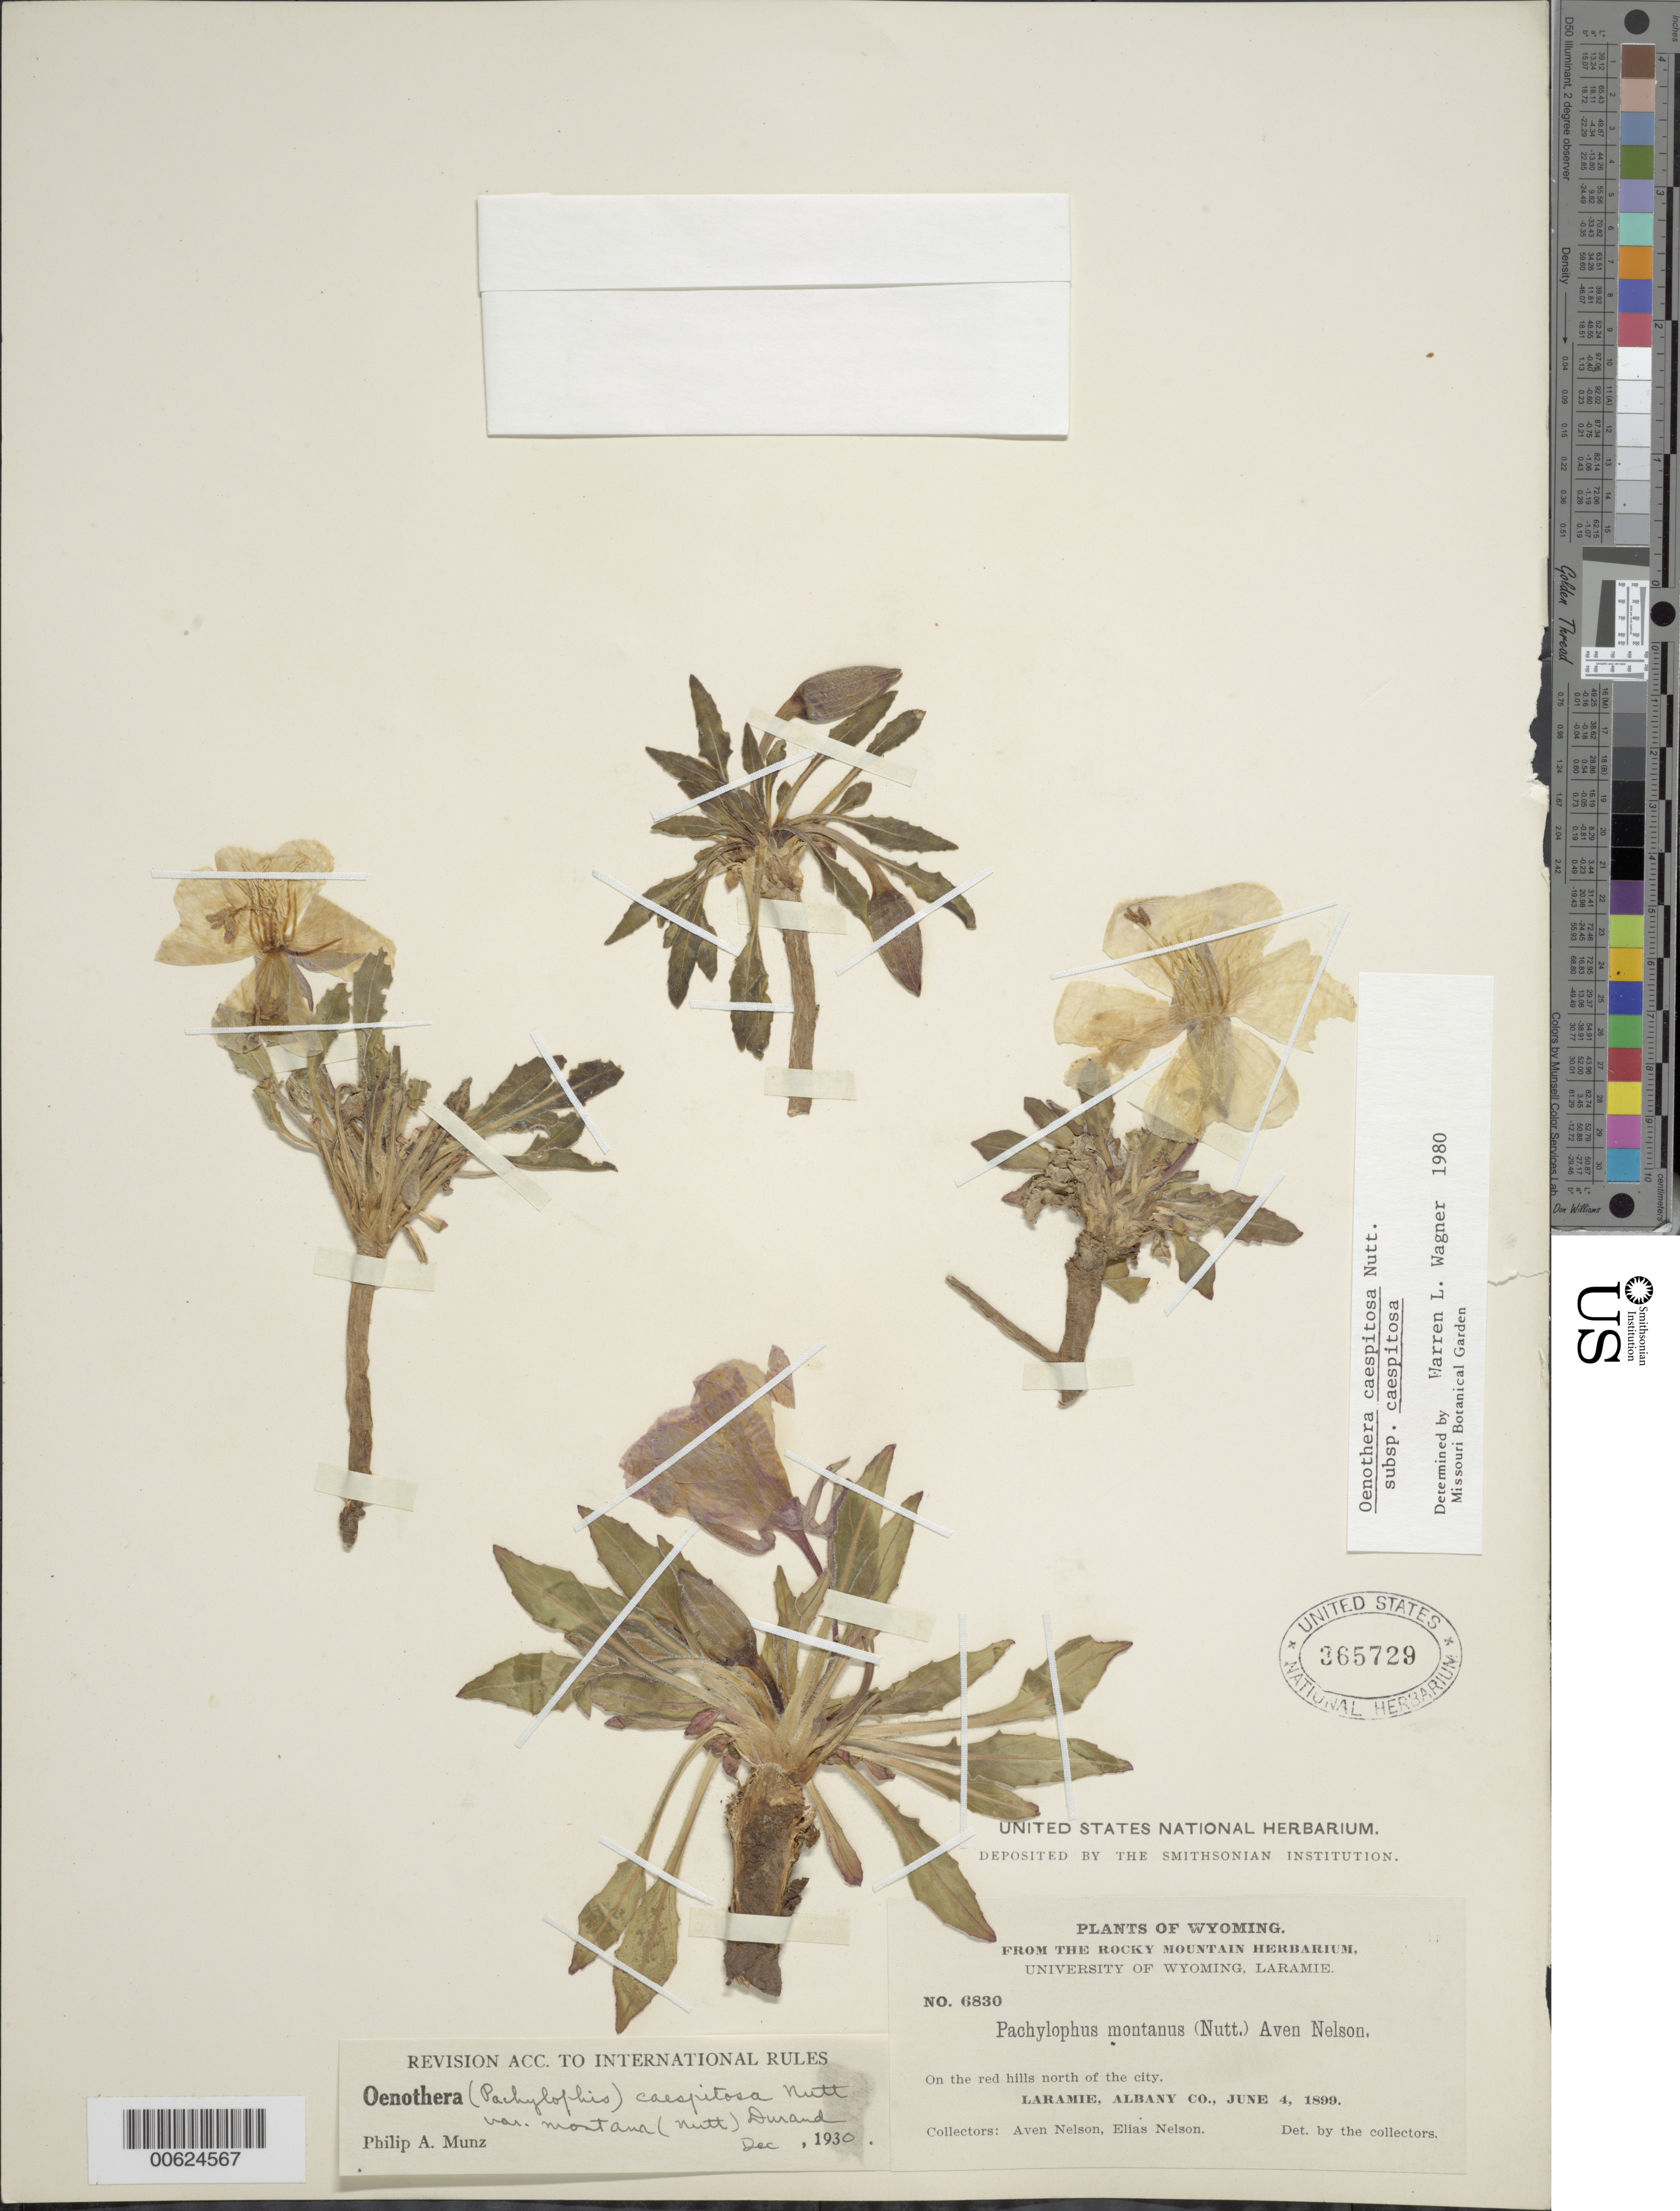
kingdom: Plantae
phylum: Tracheophyta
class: Magnoliopsida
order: Myrtales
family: Onagraceae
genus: Oenothera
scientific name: Oenothera cespitosa subsp. cespitosa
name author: Nutt.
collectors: A. Nelson & E. Nelson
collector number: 6830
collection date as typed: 04 Jun 1899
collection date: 1899-06-04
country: United States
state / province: Wyoming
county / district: Albany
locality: Laramie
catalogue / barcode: US 365729